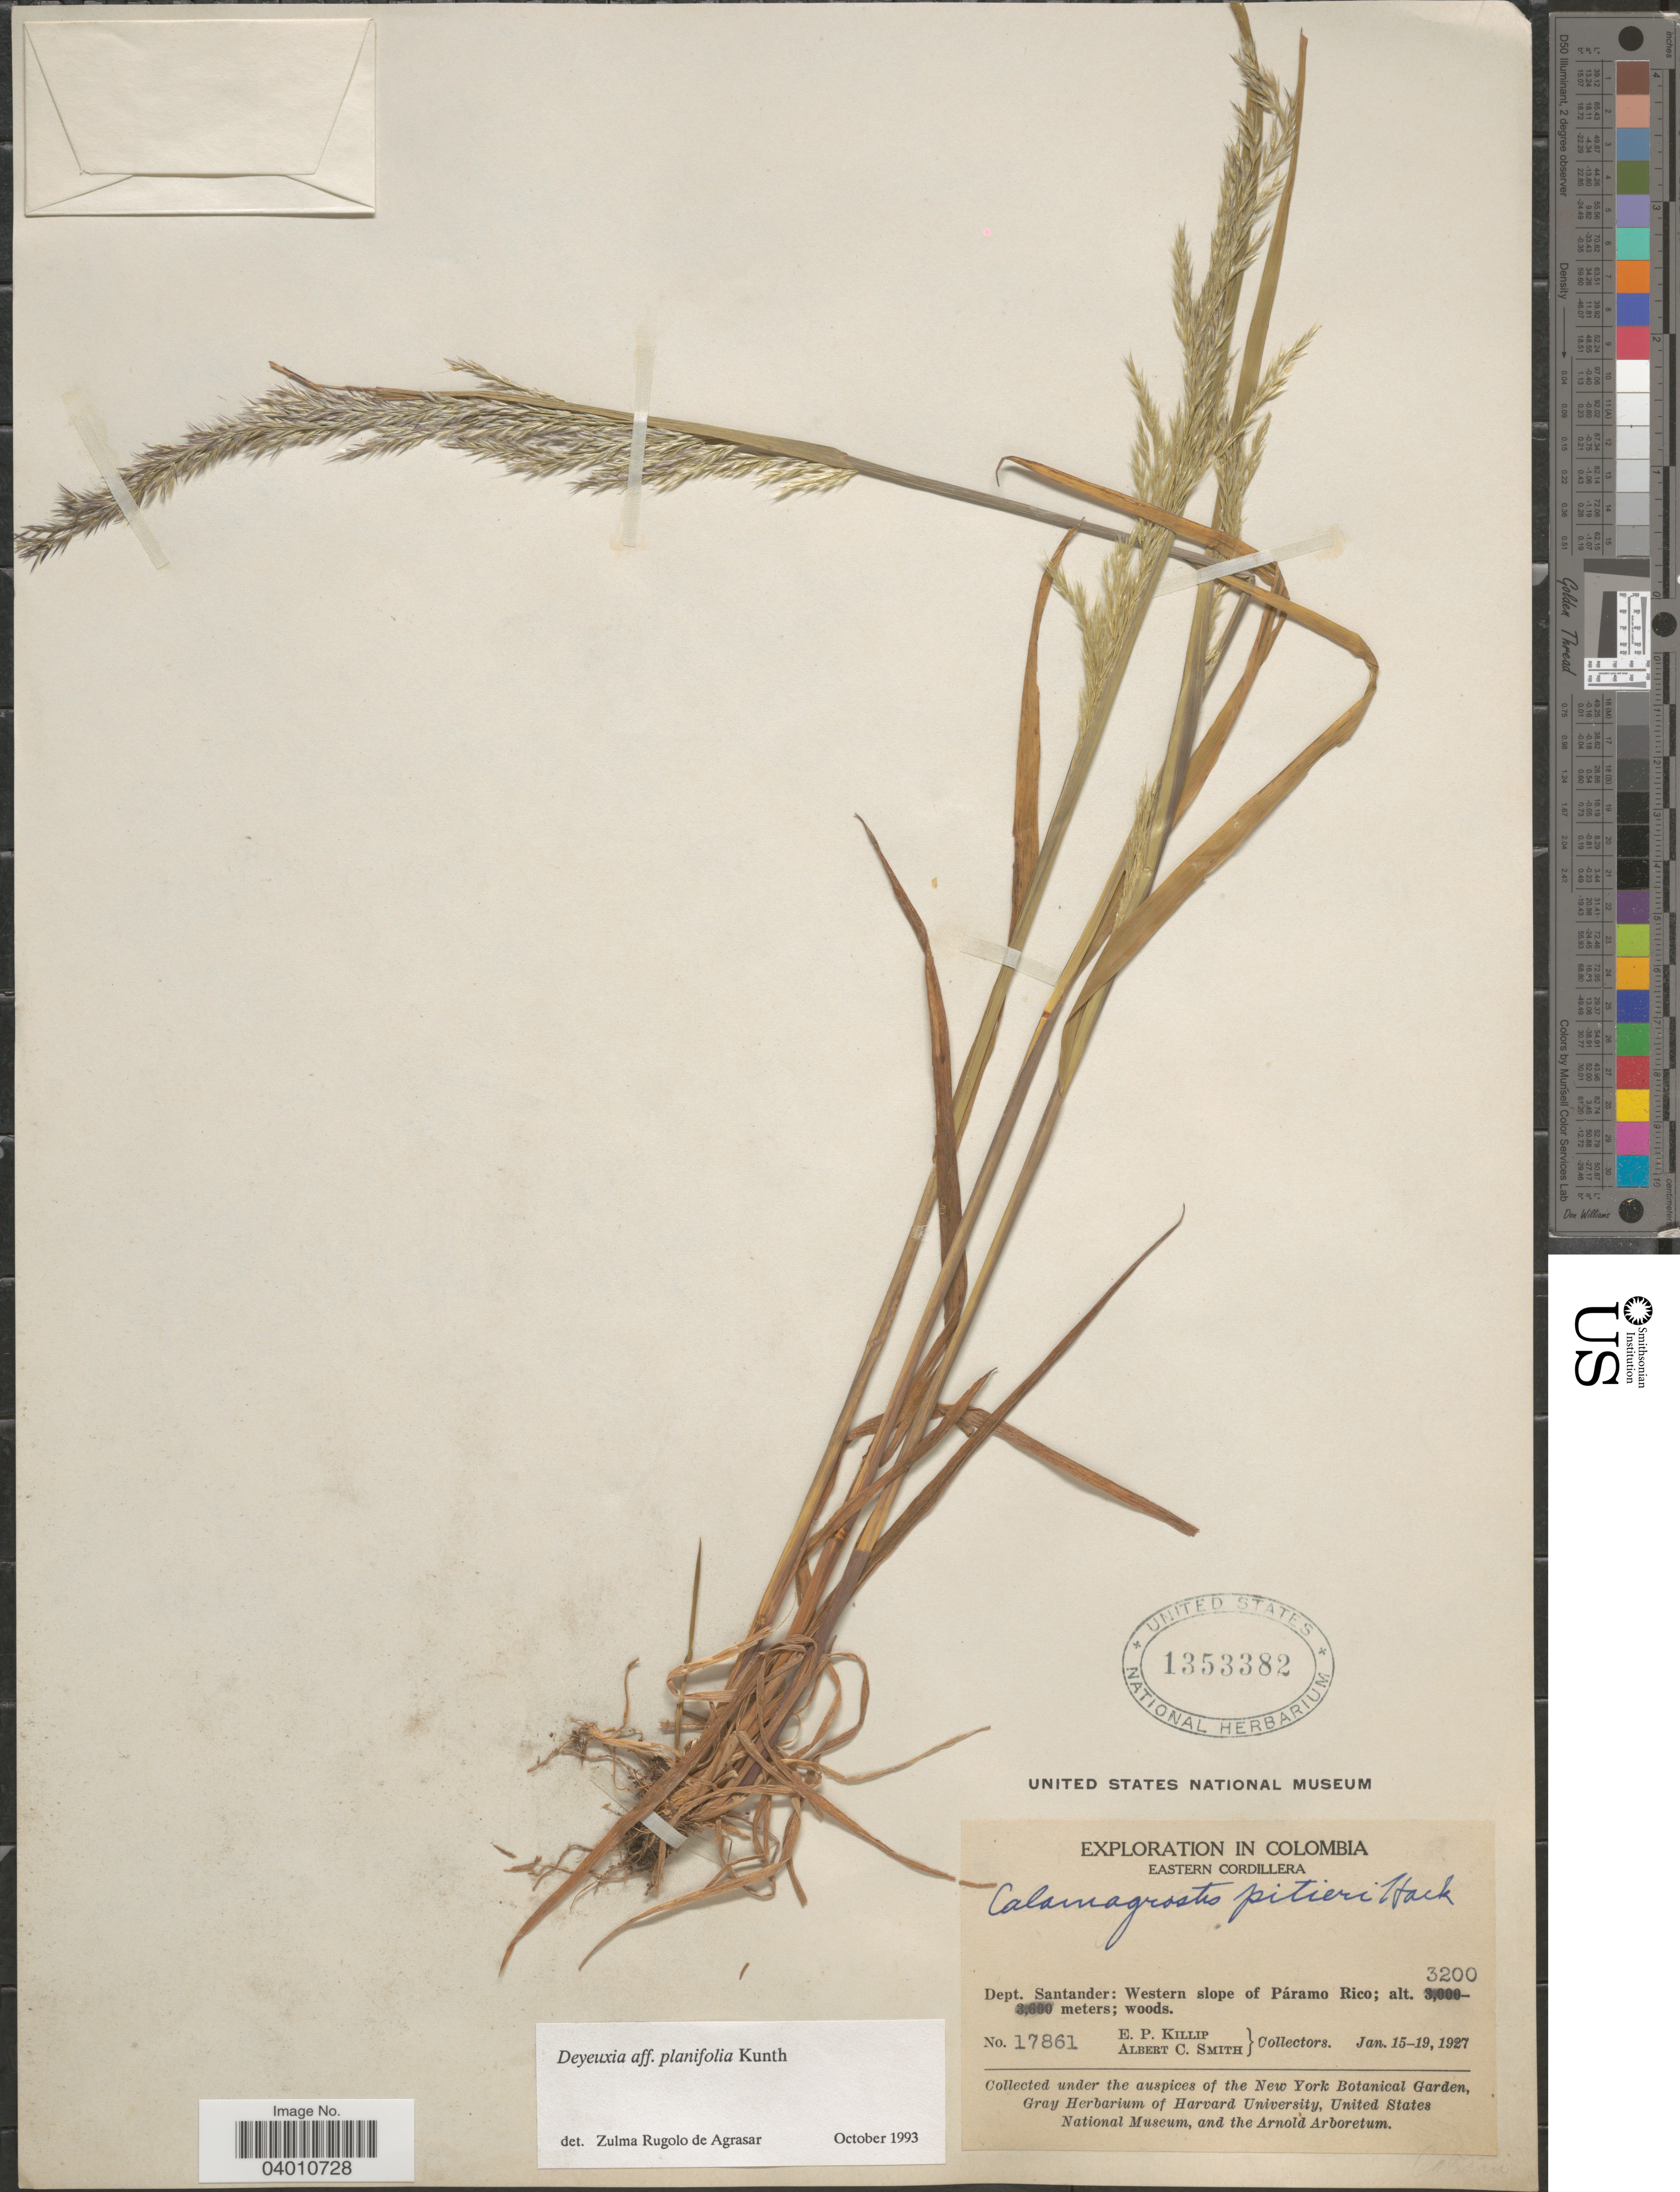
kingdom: Plantae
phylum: Tracheophyta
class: Liliopsida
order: Poales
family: Poaceae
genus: Peyritschia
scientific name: Peyritschia planifolia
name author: (Kunth) P.M. Peterson et al.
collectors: E. P. Killip & A. C. Smith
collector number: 17861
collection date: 1927-01-15/1927-01-19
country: Colombia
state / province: Santander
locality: Eastern Cordillera. Dept. Santander: Western slope of Páramo Rico.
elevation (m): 3200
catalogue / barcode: US 1353382